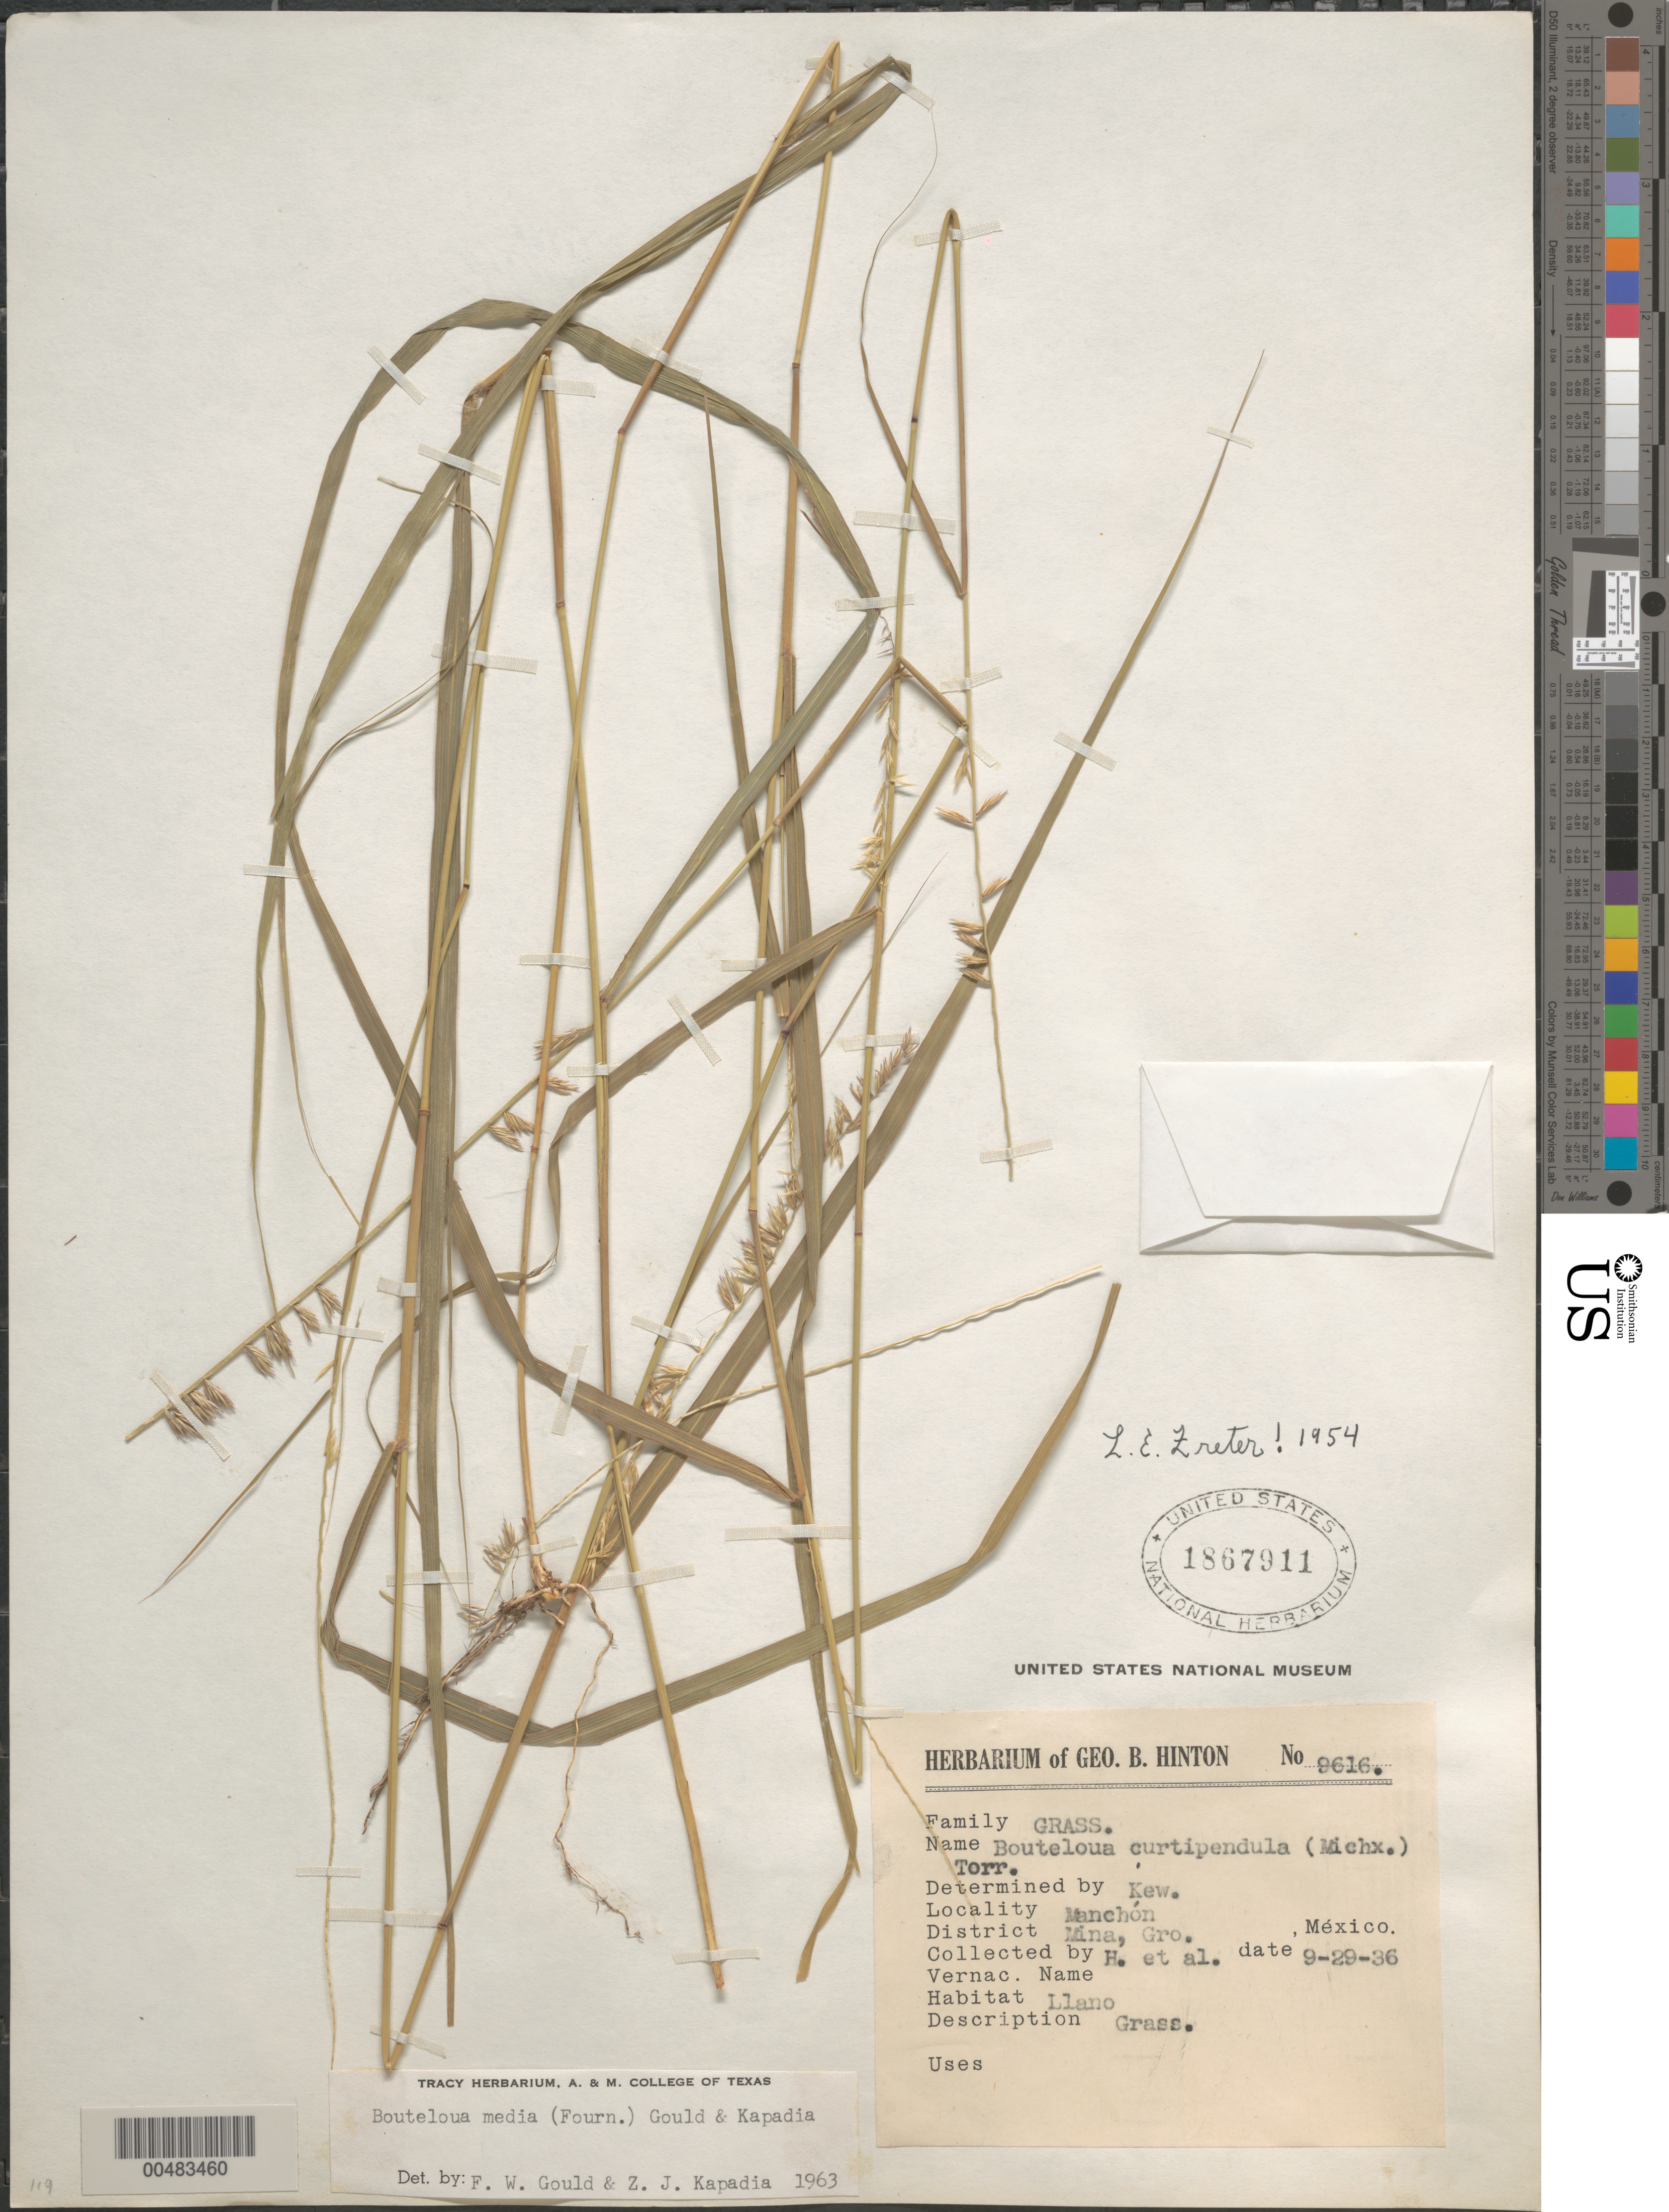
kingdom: Plantae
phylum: Tracheophyta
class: Liliopsida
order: Poales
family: Poaceae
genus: Bouteloua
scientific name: Bouteloua media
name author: (E. Fourn.) Gould & Kapadia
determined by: Gould, F. W.; Kapadia, Zarir J.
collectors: G. B. Hinton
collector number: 9616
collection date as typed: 29 Sep 1936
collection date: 1936-09-29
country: Mexico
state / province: Guerrero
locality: Mina Dist, Manchón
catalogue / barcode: US 1867911